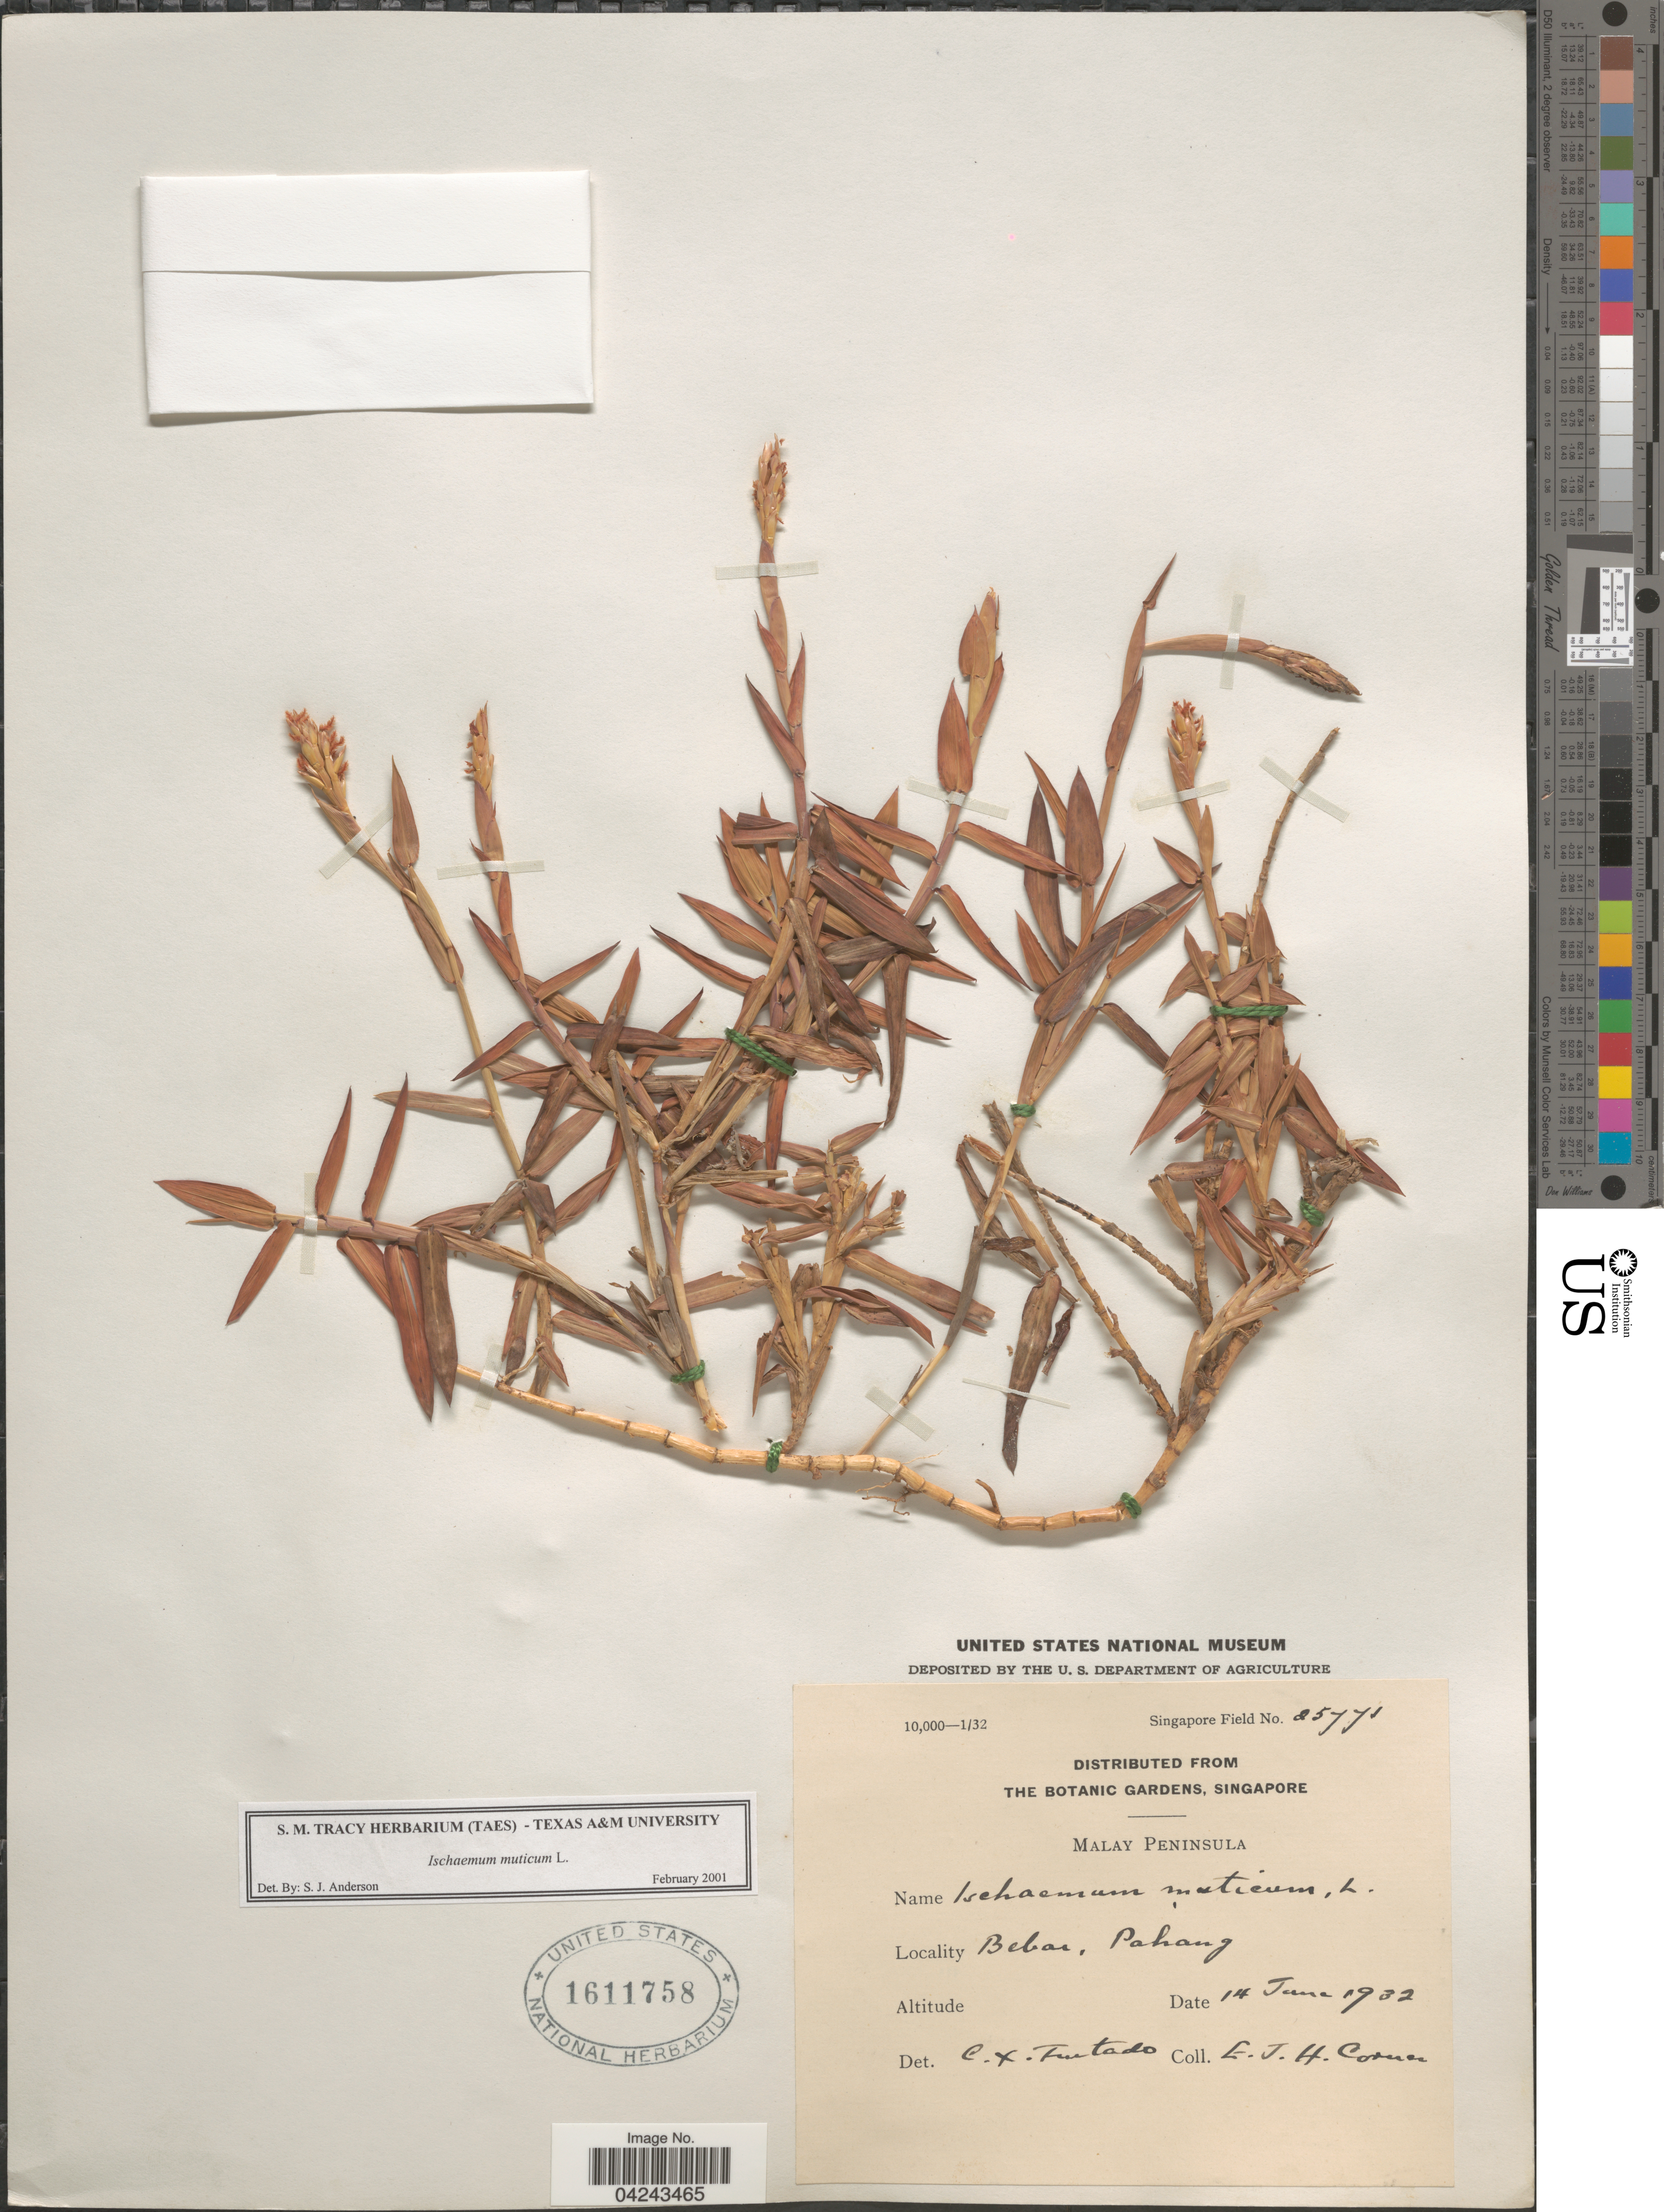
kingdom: Plantae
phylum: Tracheophyta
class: Liliopsida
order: Poales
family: Poaceae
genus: Ischaemum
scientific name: Ischaemum muticum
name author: L.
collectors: C. X. Furtado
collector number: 25771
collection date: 1932-06-14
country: Malaysia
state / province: Pahang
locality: Malay Peninsula. Bebar.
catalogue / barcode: US 1611758